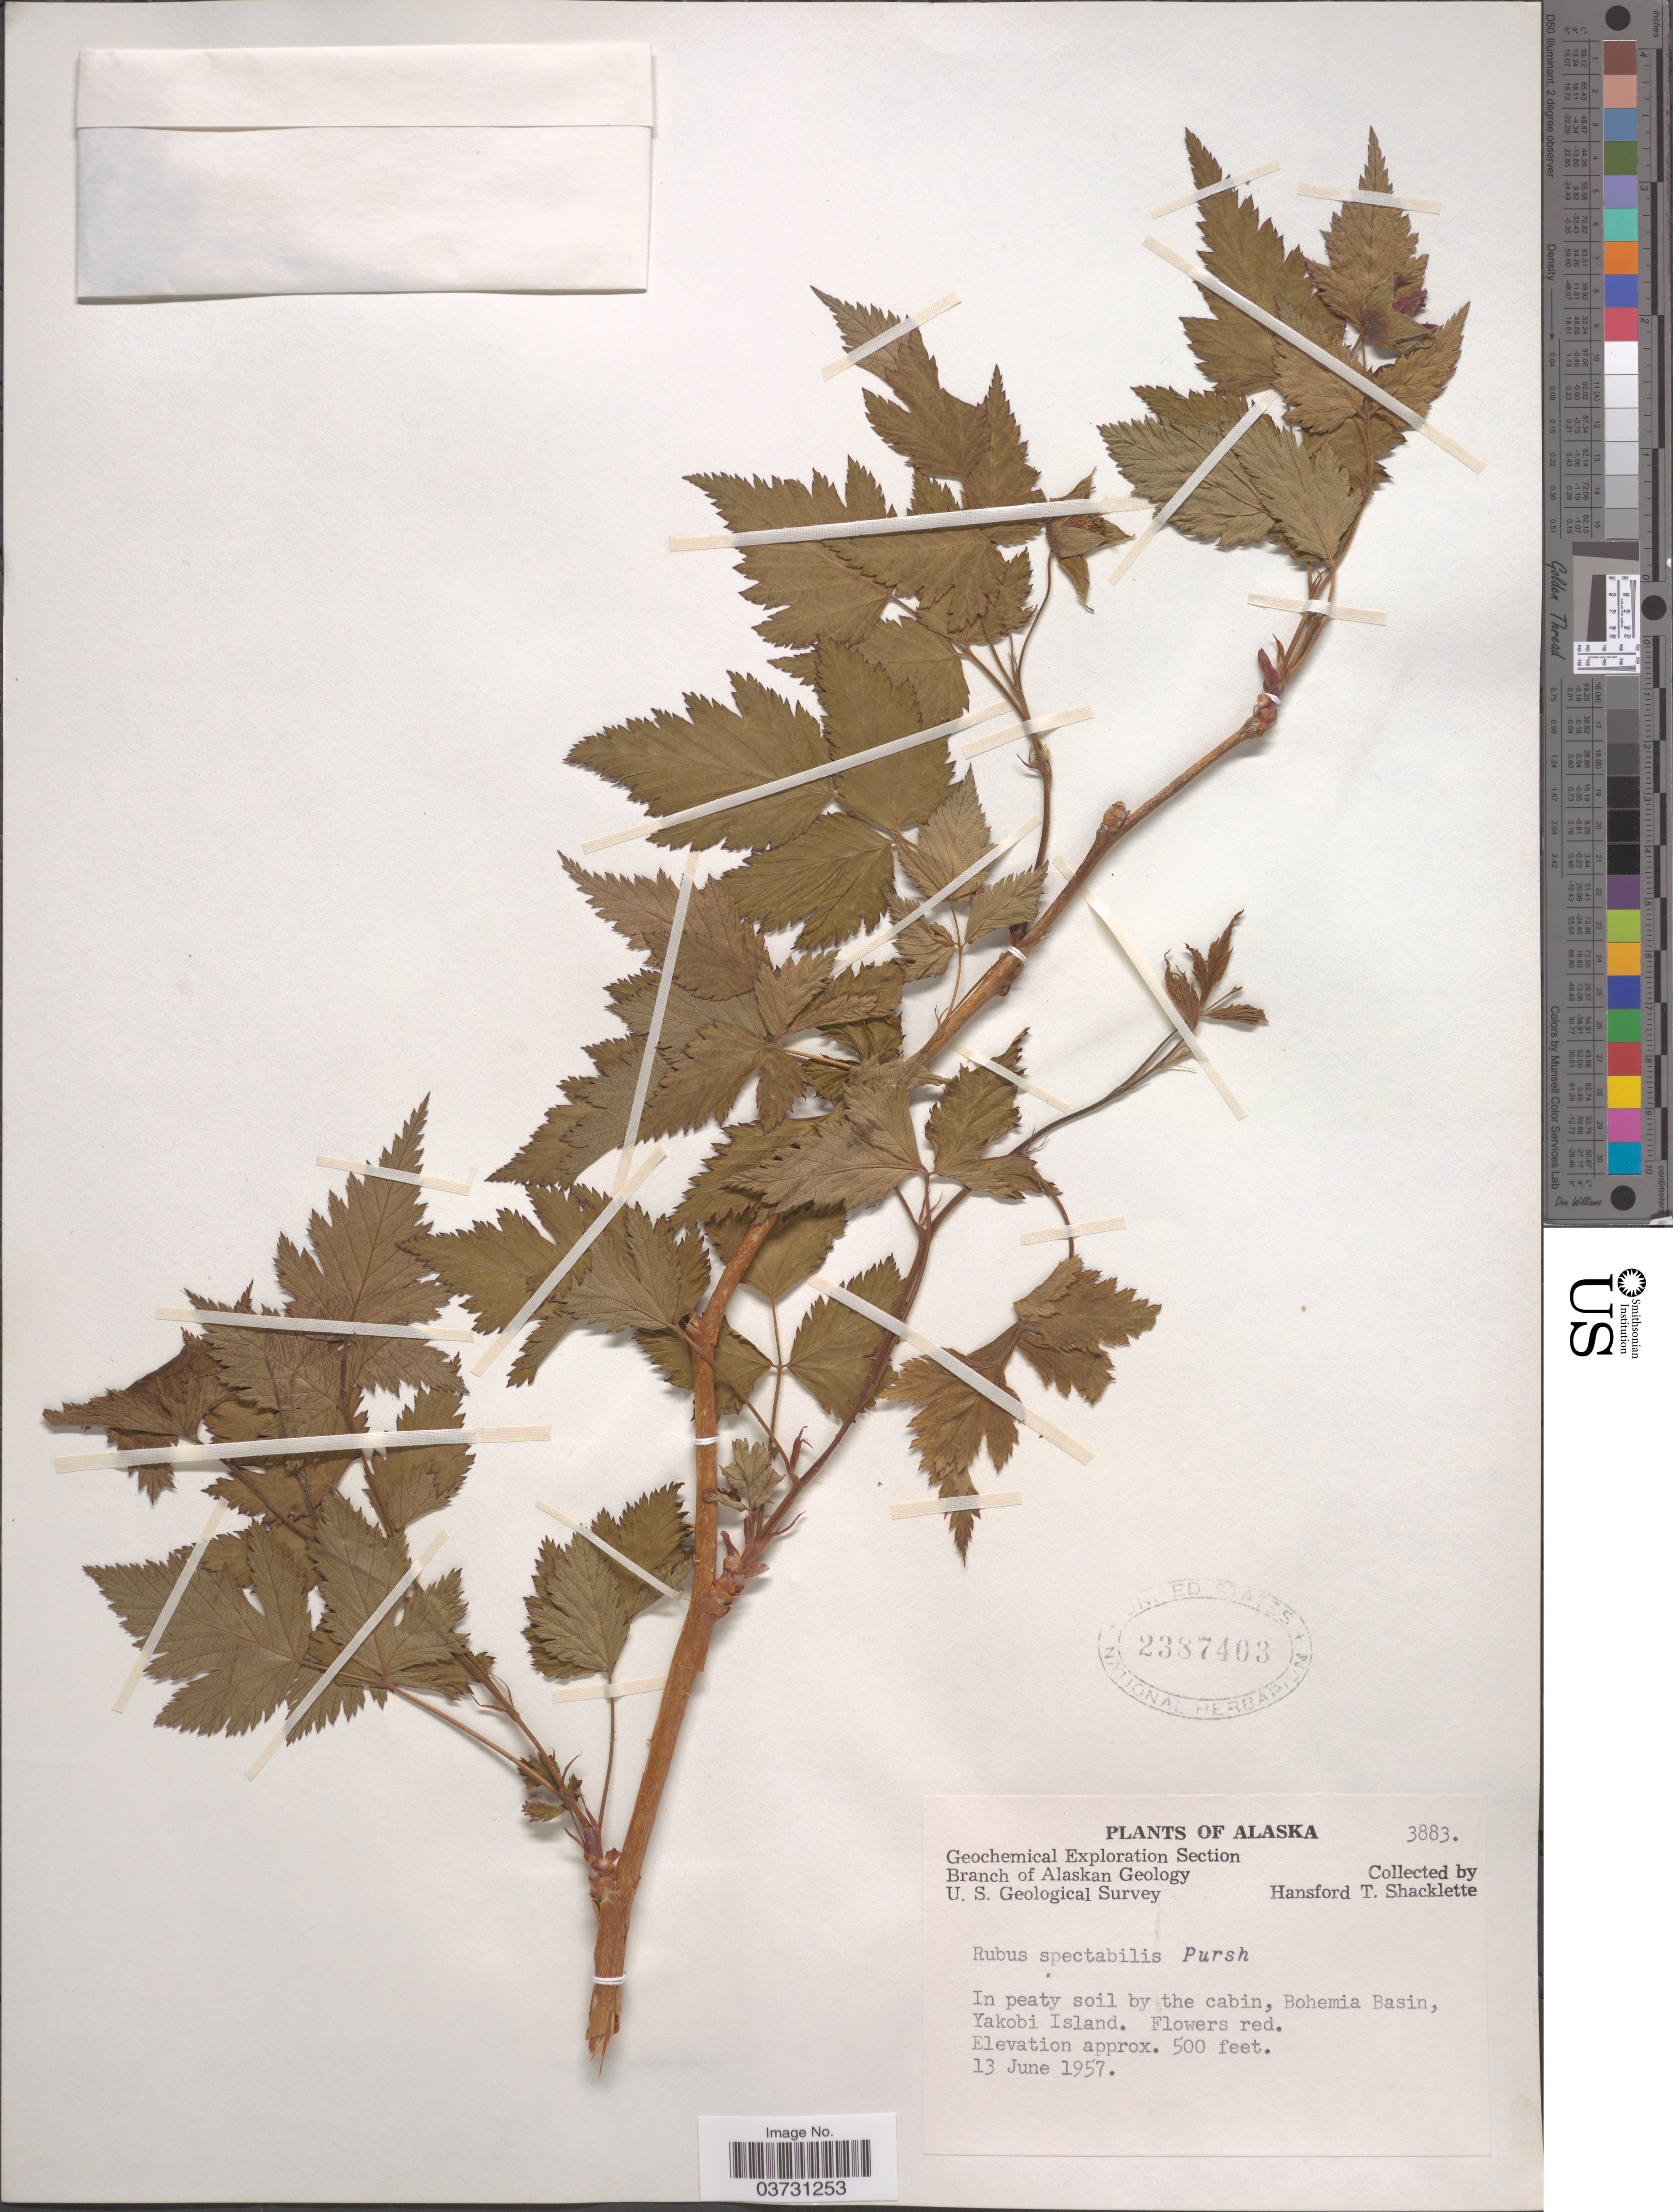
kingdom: Plantae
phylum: Tracheophyta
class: Magnoliopsida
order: Rosales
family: Rosaceae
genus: Rubus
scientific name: Rubus spectabilis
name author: Pursh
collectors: H. Shacklette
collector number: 3883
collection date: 1957-06-13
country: United States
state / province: Alaska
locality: In peaty soil by the cabin, Bohemia Basin.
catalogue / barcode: US 2387403